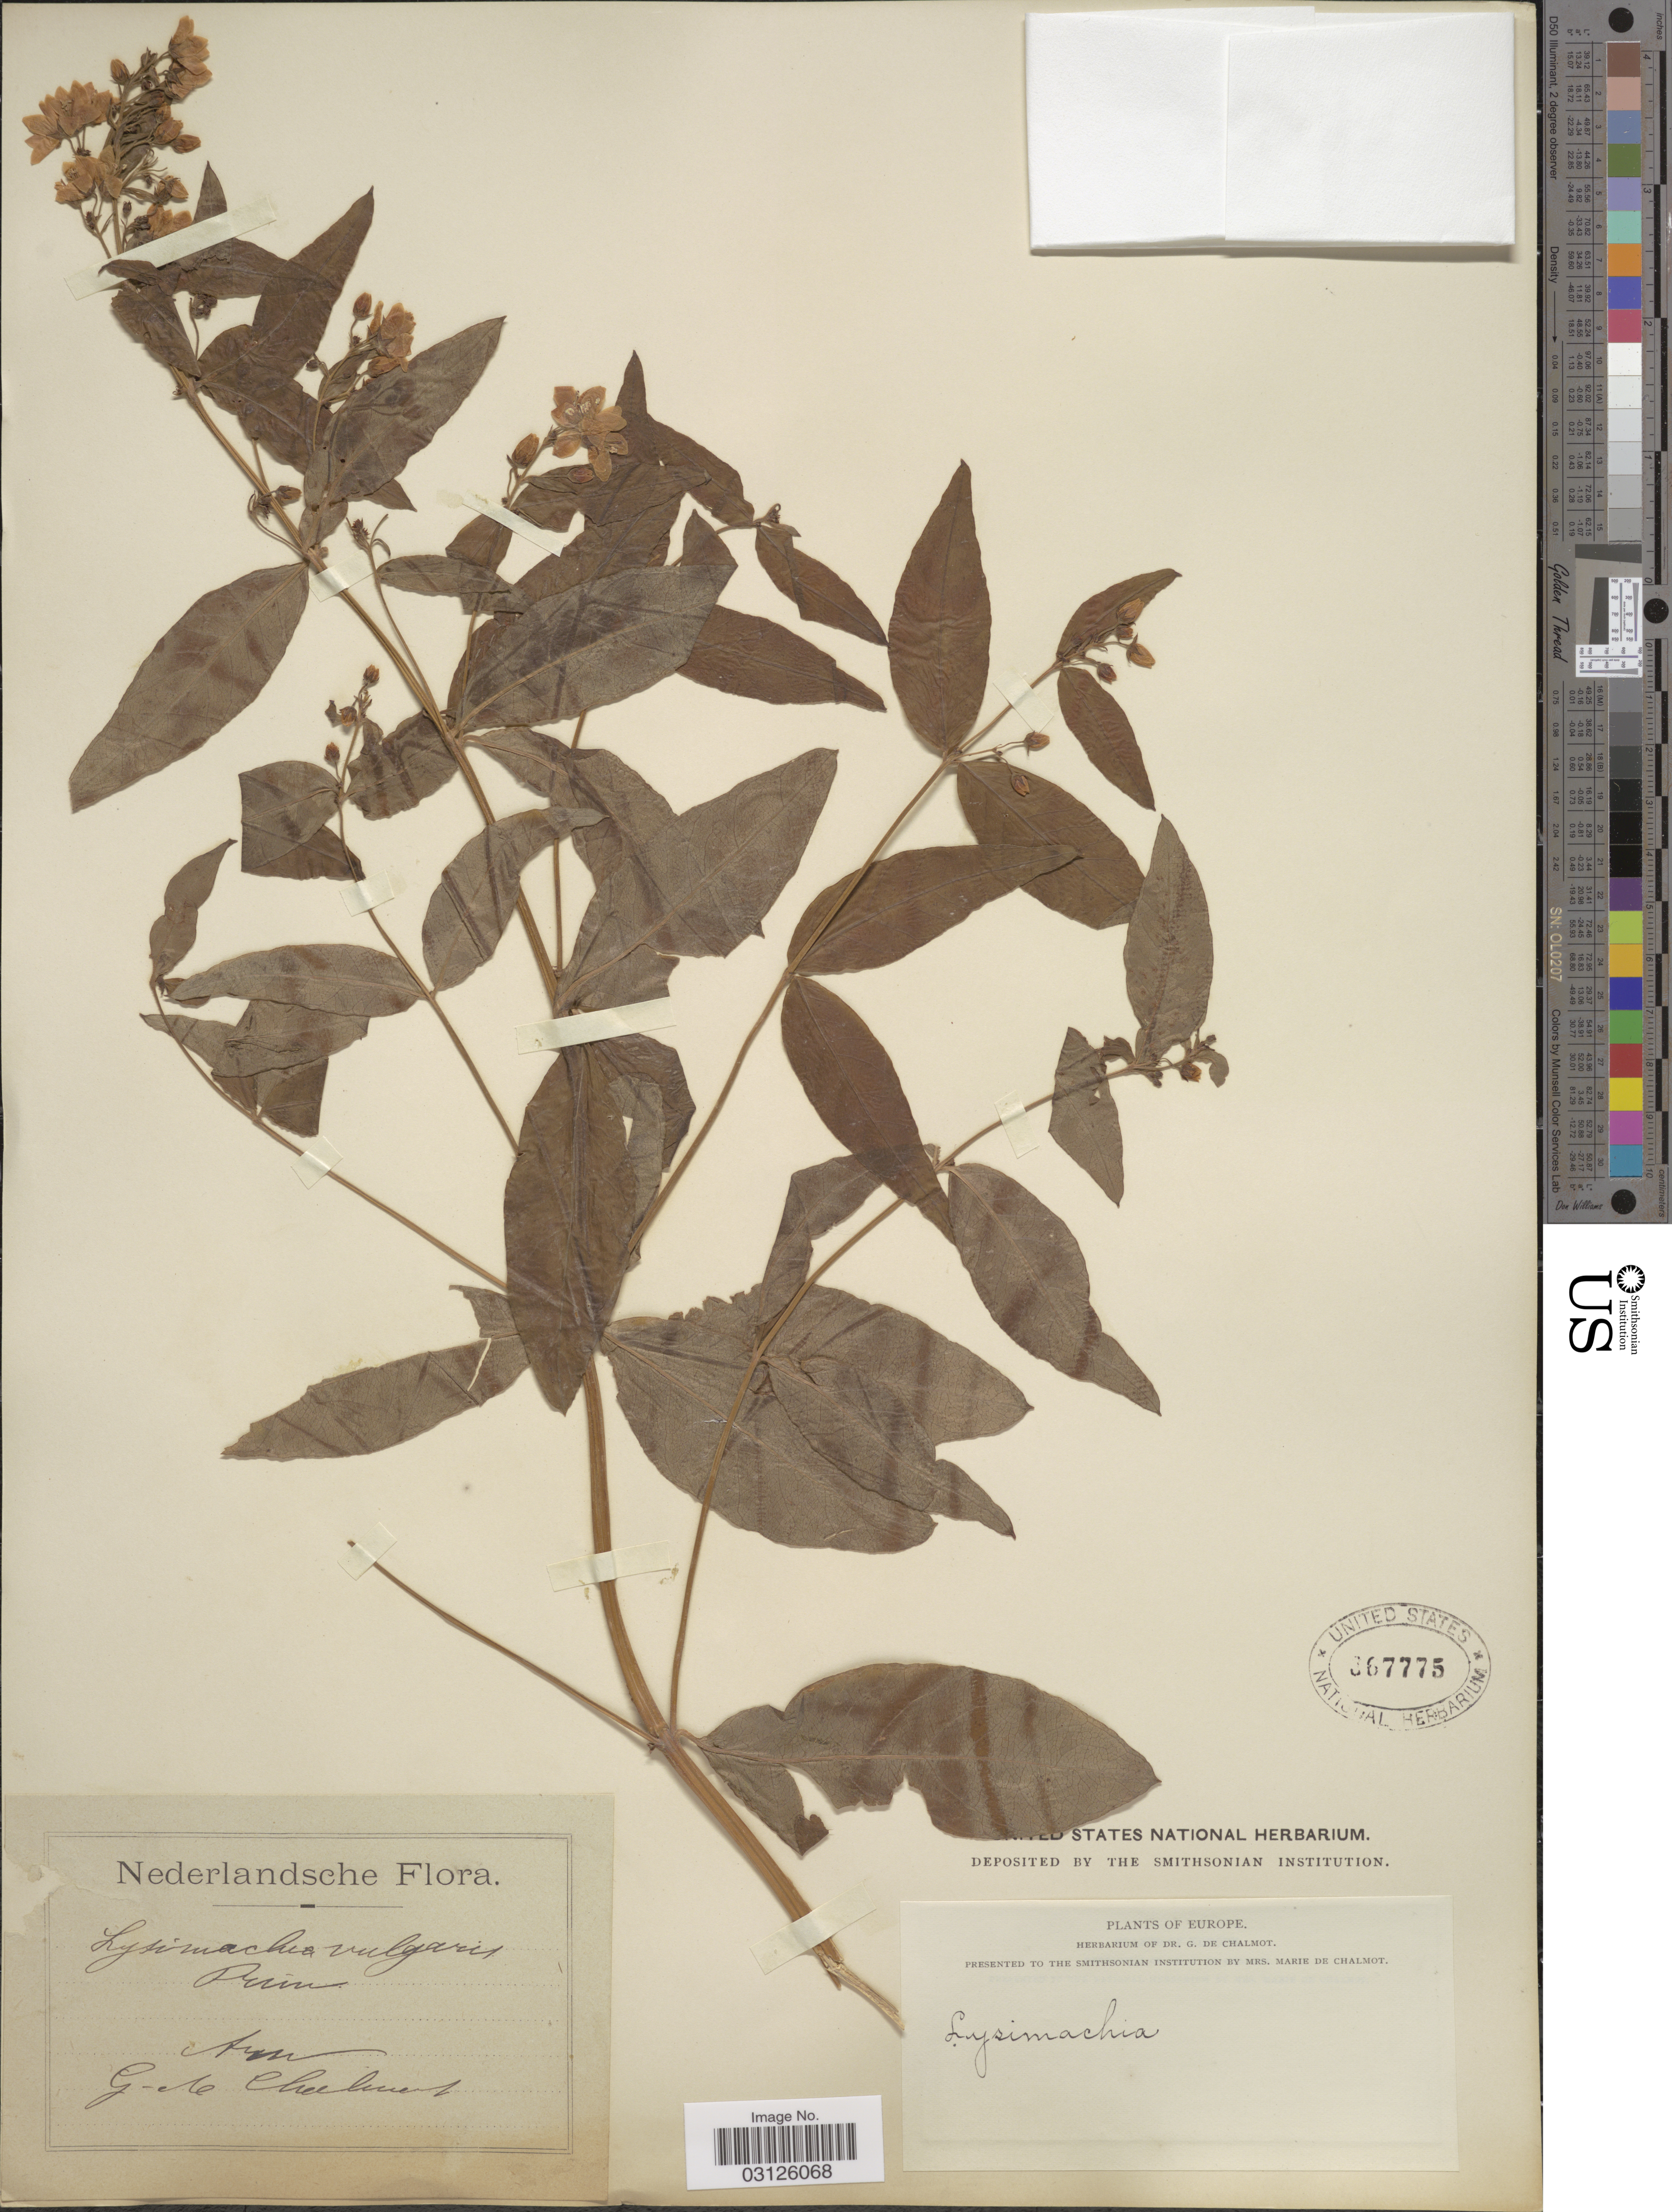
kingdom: Plantae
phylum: Tracheophyta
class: Magnoliopsida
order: Ericales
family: Primulaceae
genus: Lysimachia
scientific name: Lysimachia thyrsiflora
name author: L.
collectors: G. de Chalmot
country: Netherlands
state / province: Gelderland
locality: Arn.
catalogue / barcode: US 367775